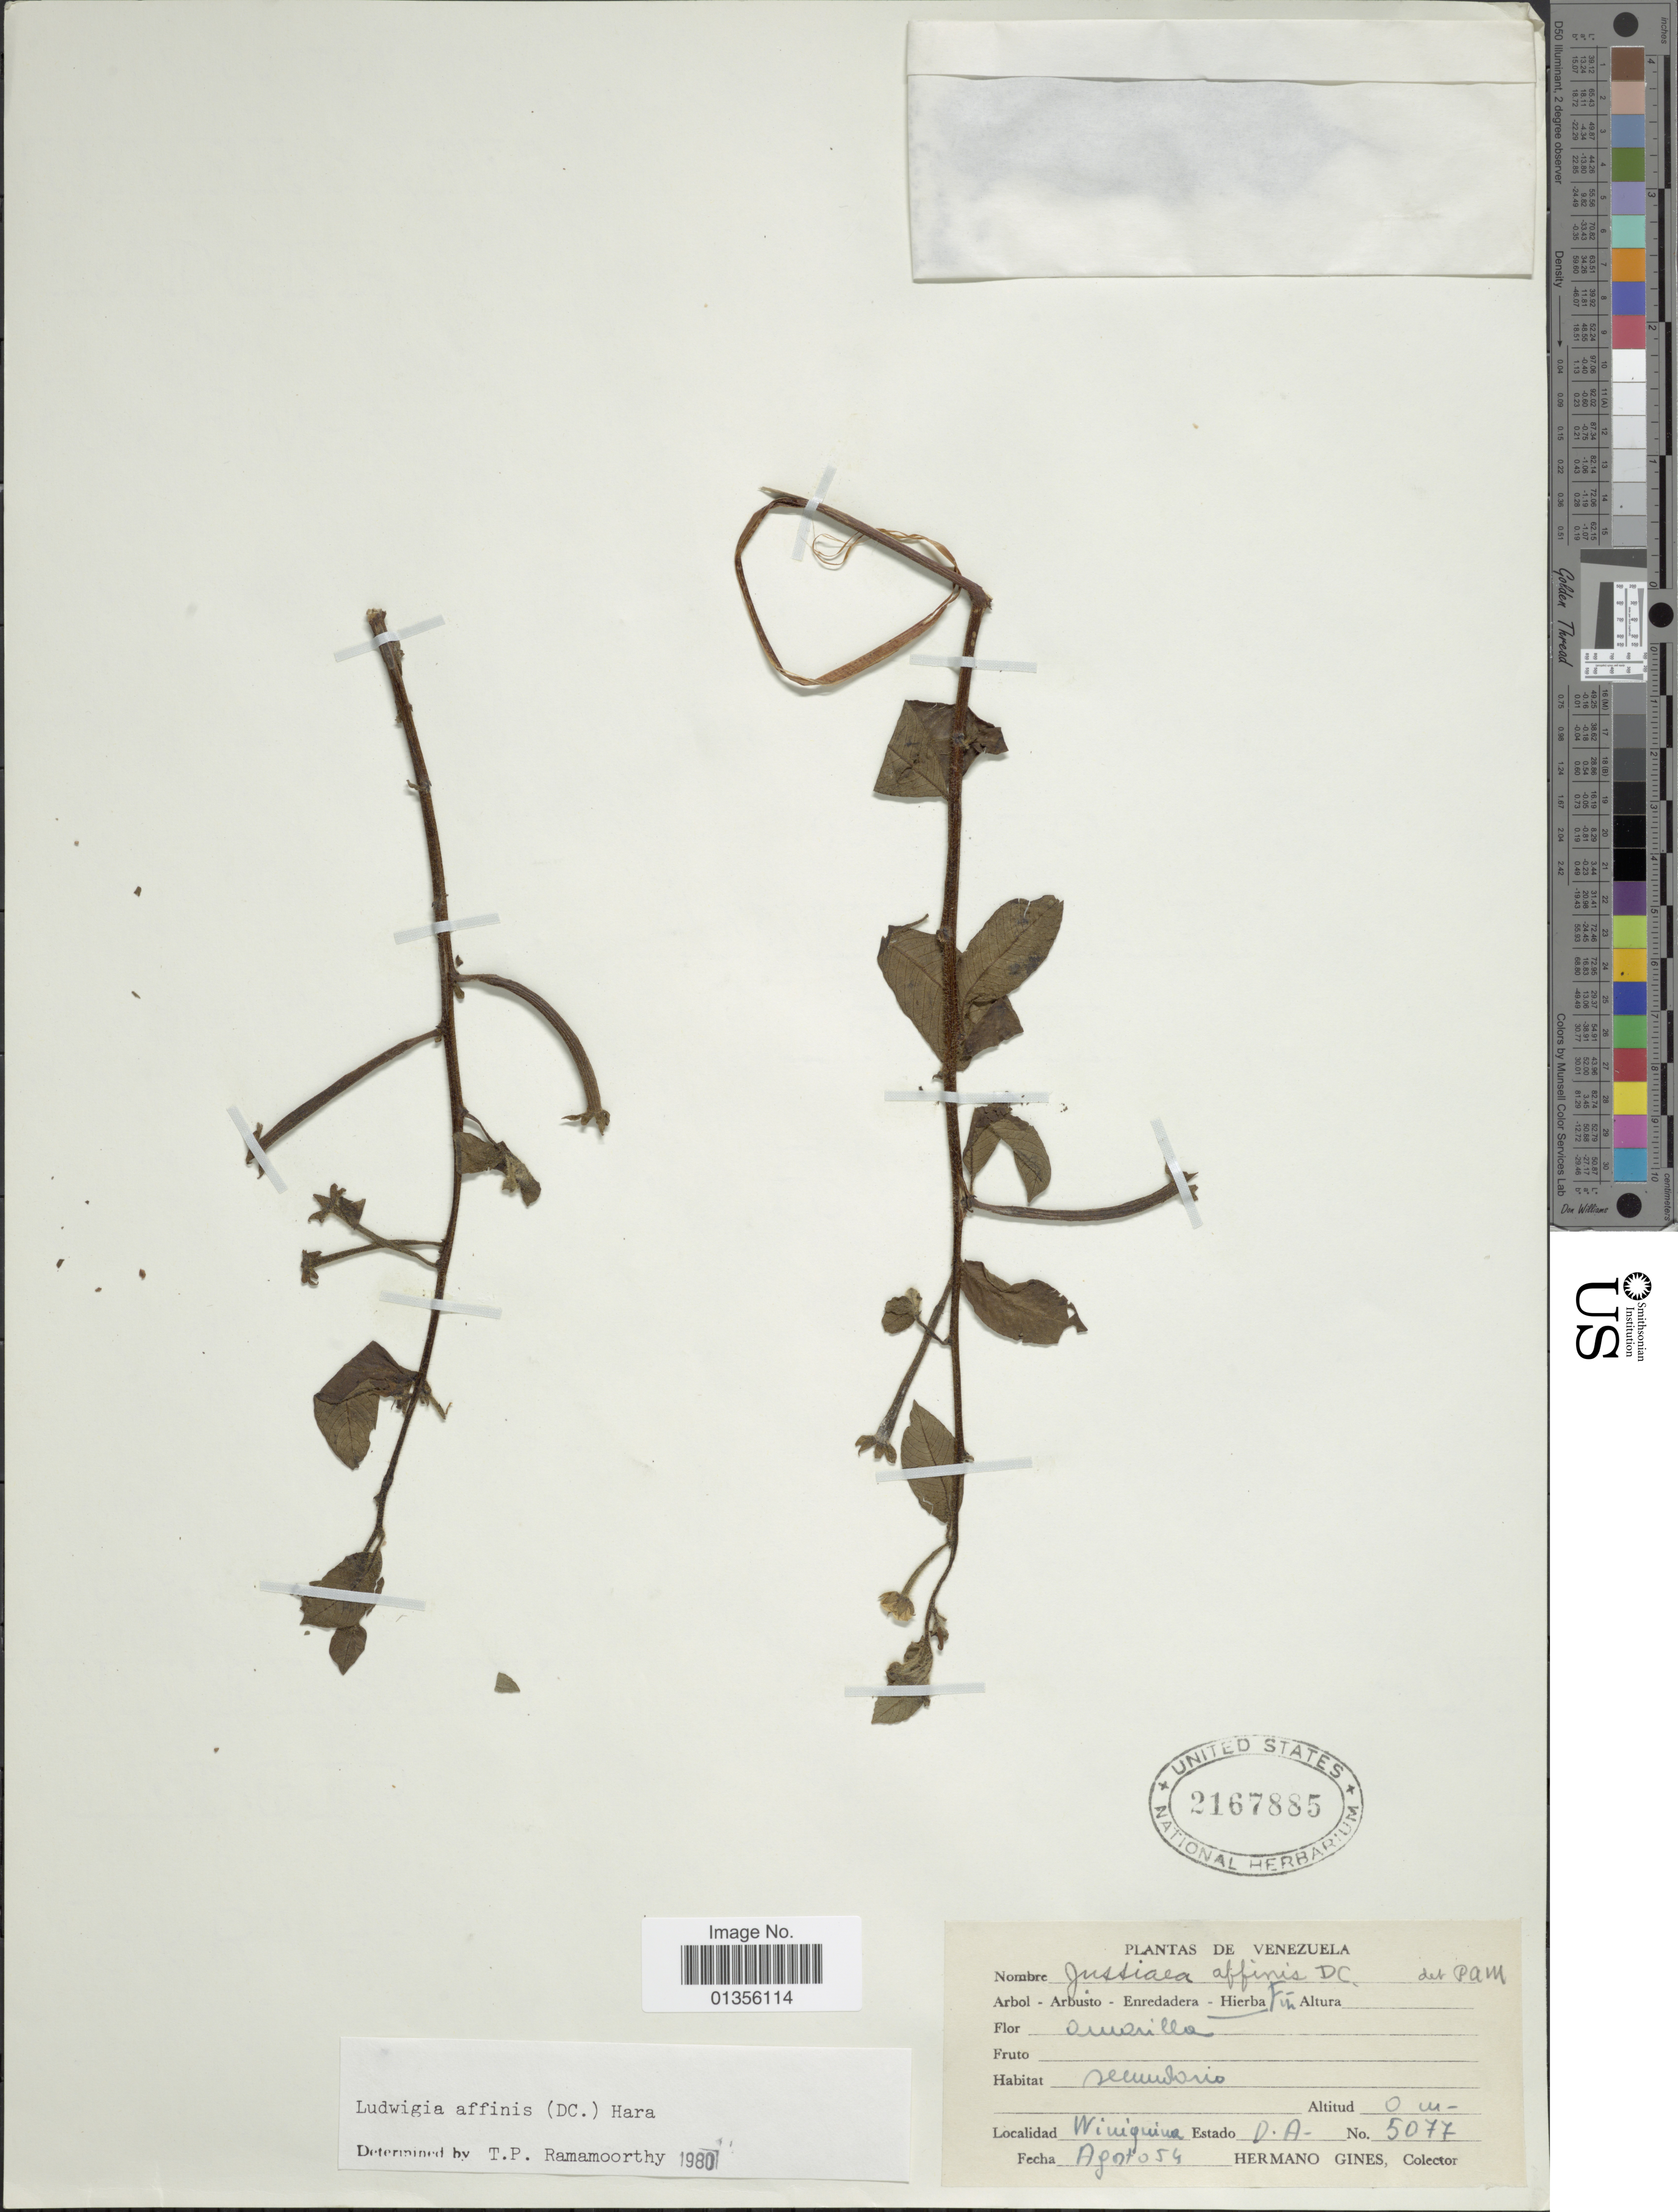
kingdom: Plantae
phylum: Tracheophyta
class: Magnoliopsida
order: Myrtales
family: Onagraceae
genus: Ludwigia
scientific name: Ludwigia affinis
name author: (DC.) H. Hara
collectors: Bro. Gines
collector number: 5077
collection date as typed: Transcribed d/m/y: /8/54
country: Venezuela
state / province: Delta Amacuro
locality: Wiuiquina, Estado D.A. [State of Delta Amacuro]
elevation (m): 0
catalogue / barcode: US 2167885